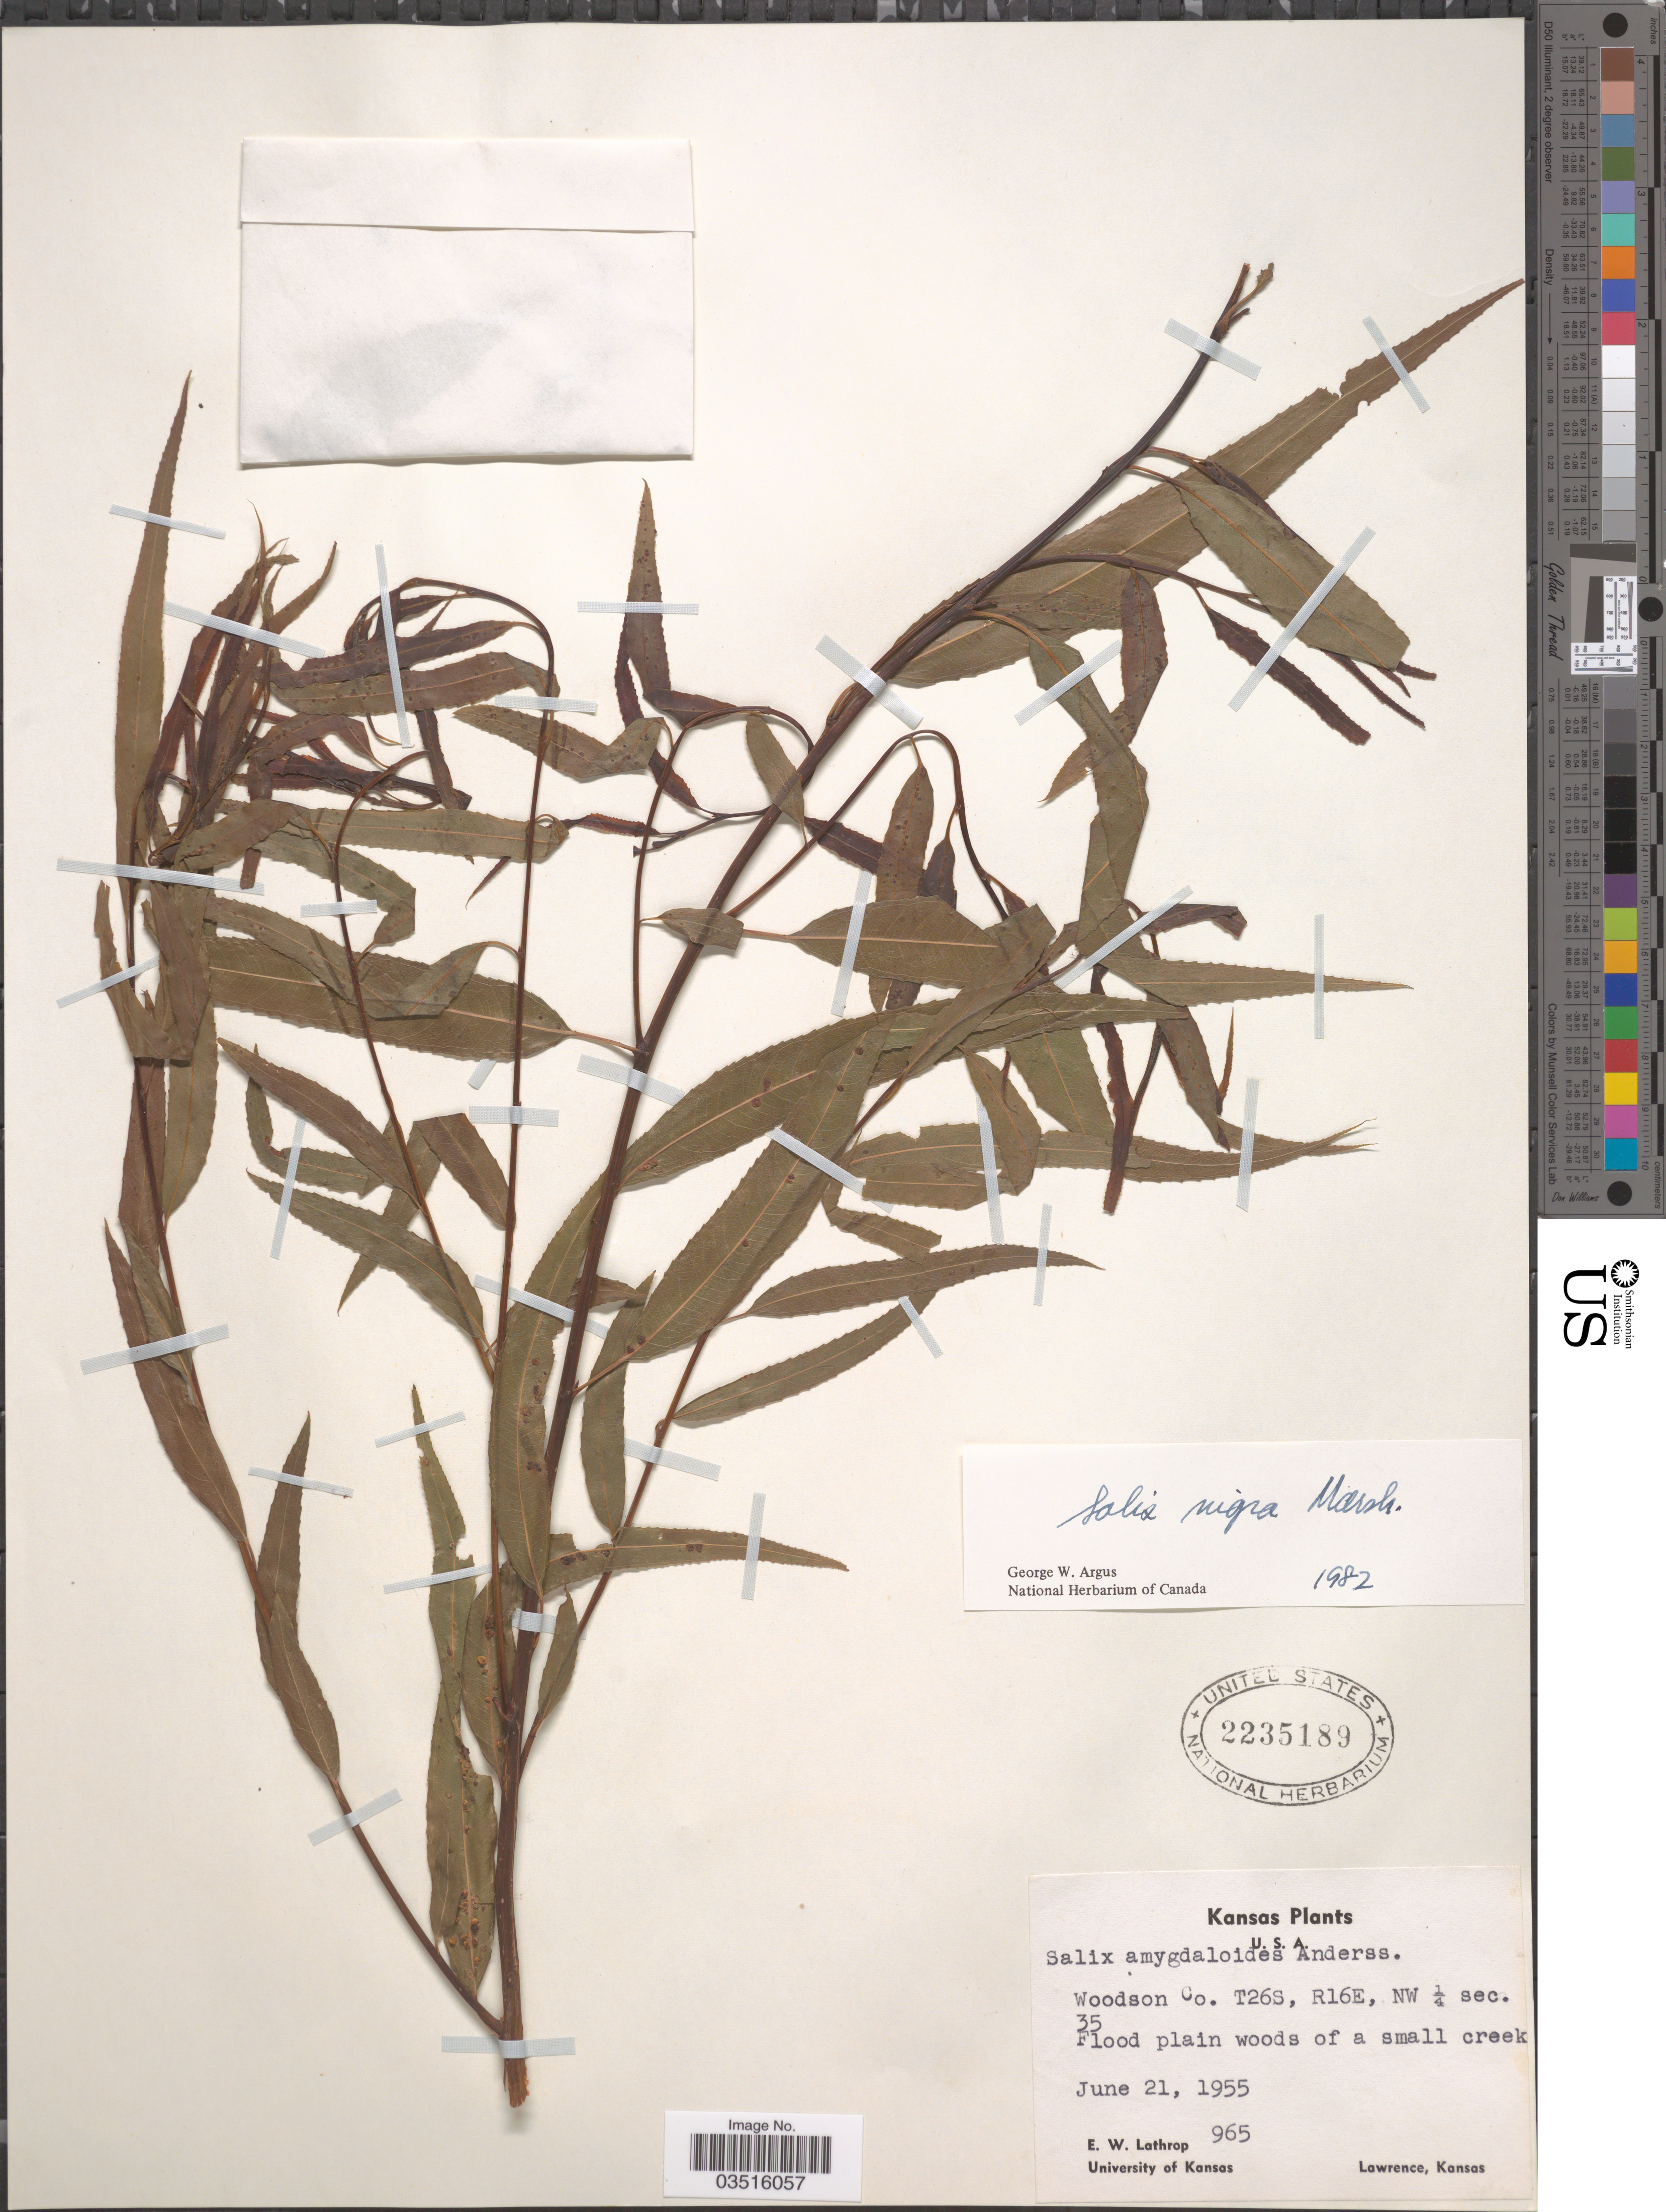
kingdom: Plantae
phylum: Tracheophyta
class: Magnoliopsida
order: Malpighiales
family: Salicaceae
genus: Salix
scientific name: Salix nigra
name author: Marshall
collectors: E. W. Lathrop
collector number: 965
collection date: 1955-06-21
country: United States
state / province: Kansas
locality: Woodson Co. T26S, R16E, NW ¼ sec. 35.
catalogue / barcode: US 2235189